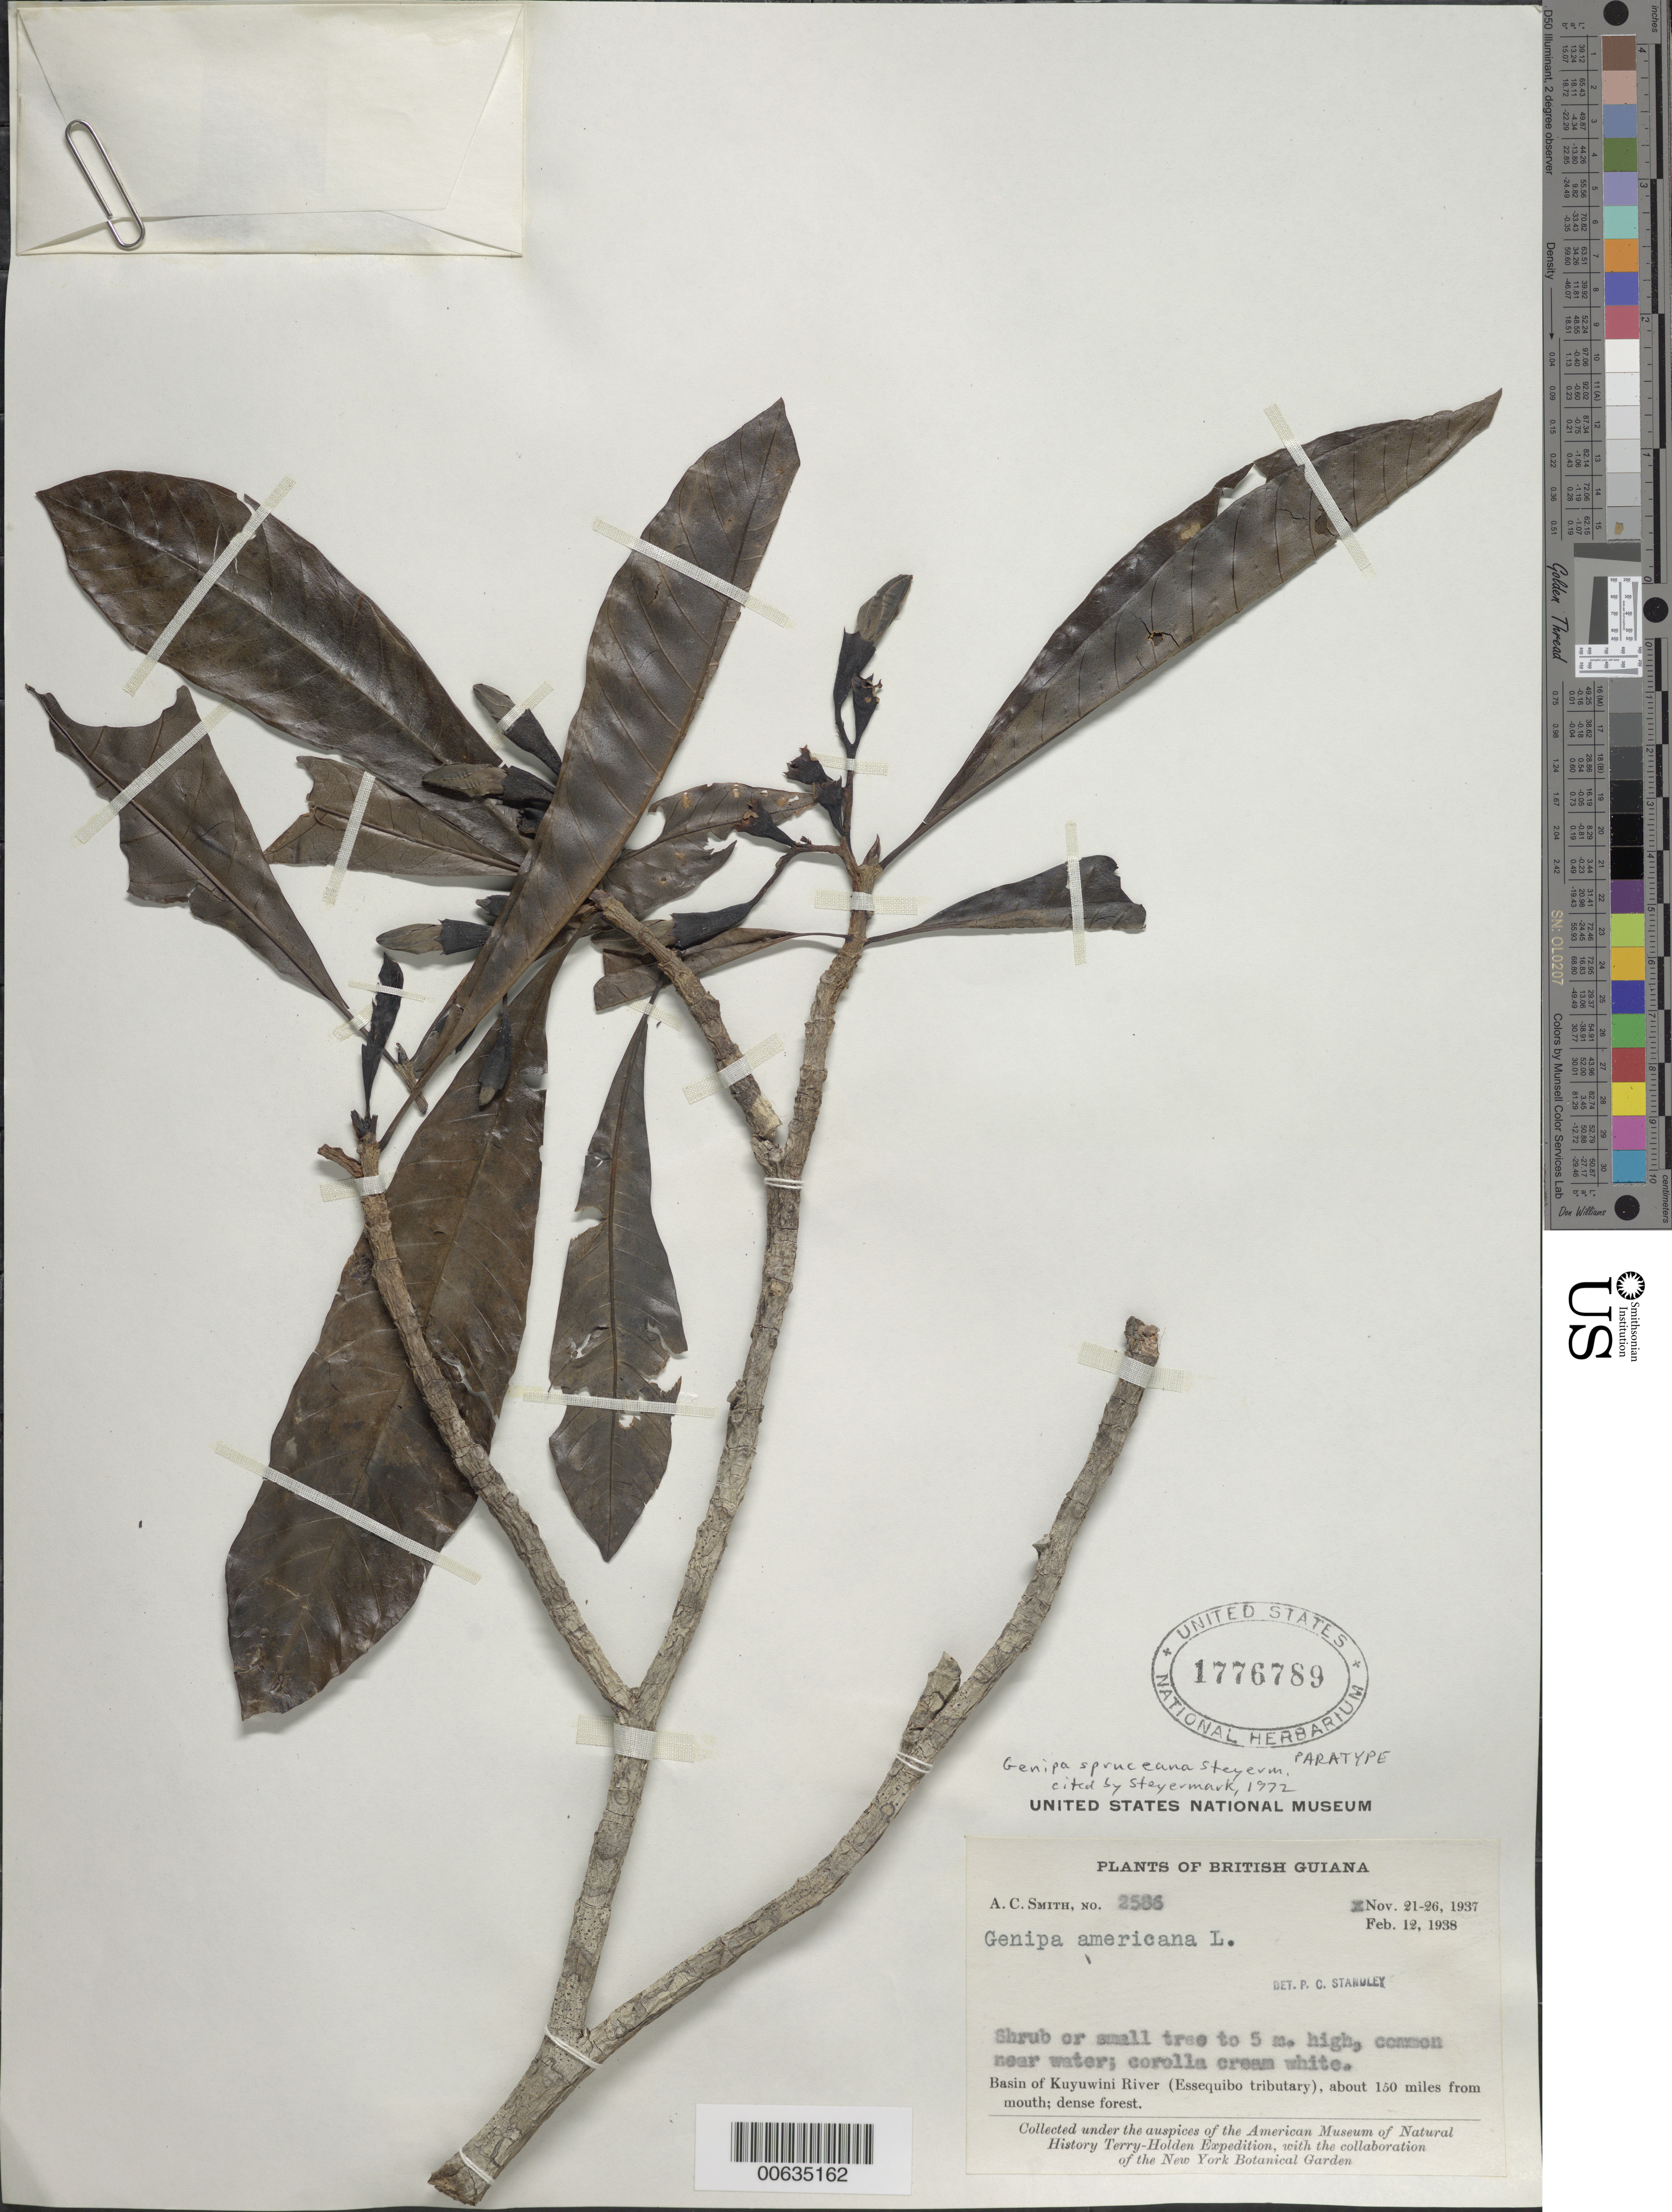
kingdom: Plantae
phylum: Tracheophyta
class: Magnoliopsida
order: Gentianales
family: Rubiaceae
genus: Genipa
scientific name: Genipa spruceana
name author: Steyerm.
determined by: Steyermark, Julian A., (VEN)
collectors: A. C. Smith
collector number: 2586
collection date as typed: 21-Nov-37 to 26-Nov-37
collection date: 1937-11-21/1937-11-26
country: Guyana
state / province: U. Takutu-U. Essequibo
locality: Kuyuwini River Basin (Essequibo River tributary), about 150 mi. from mouth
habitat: Dense forest; common near water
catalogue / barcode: US 1776789